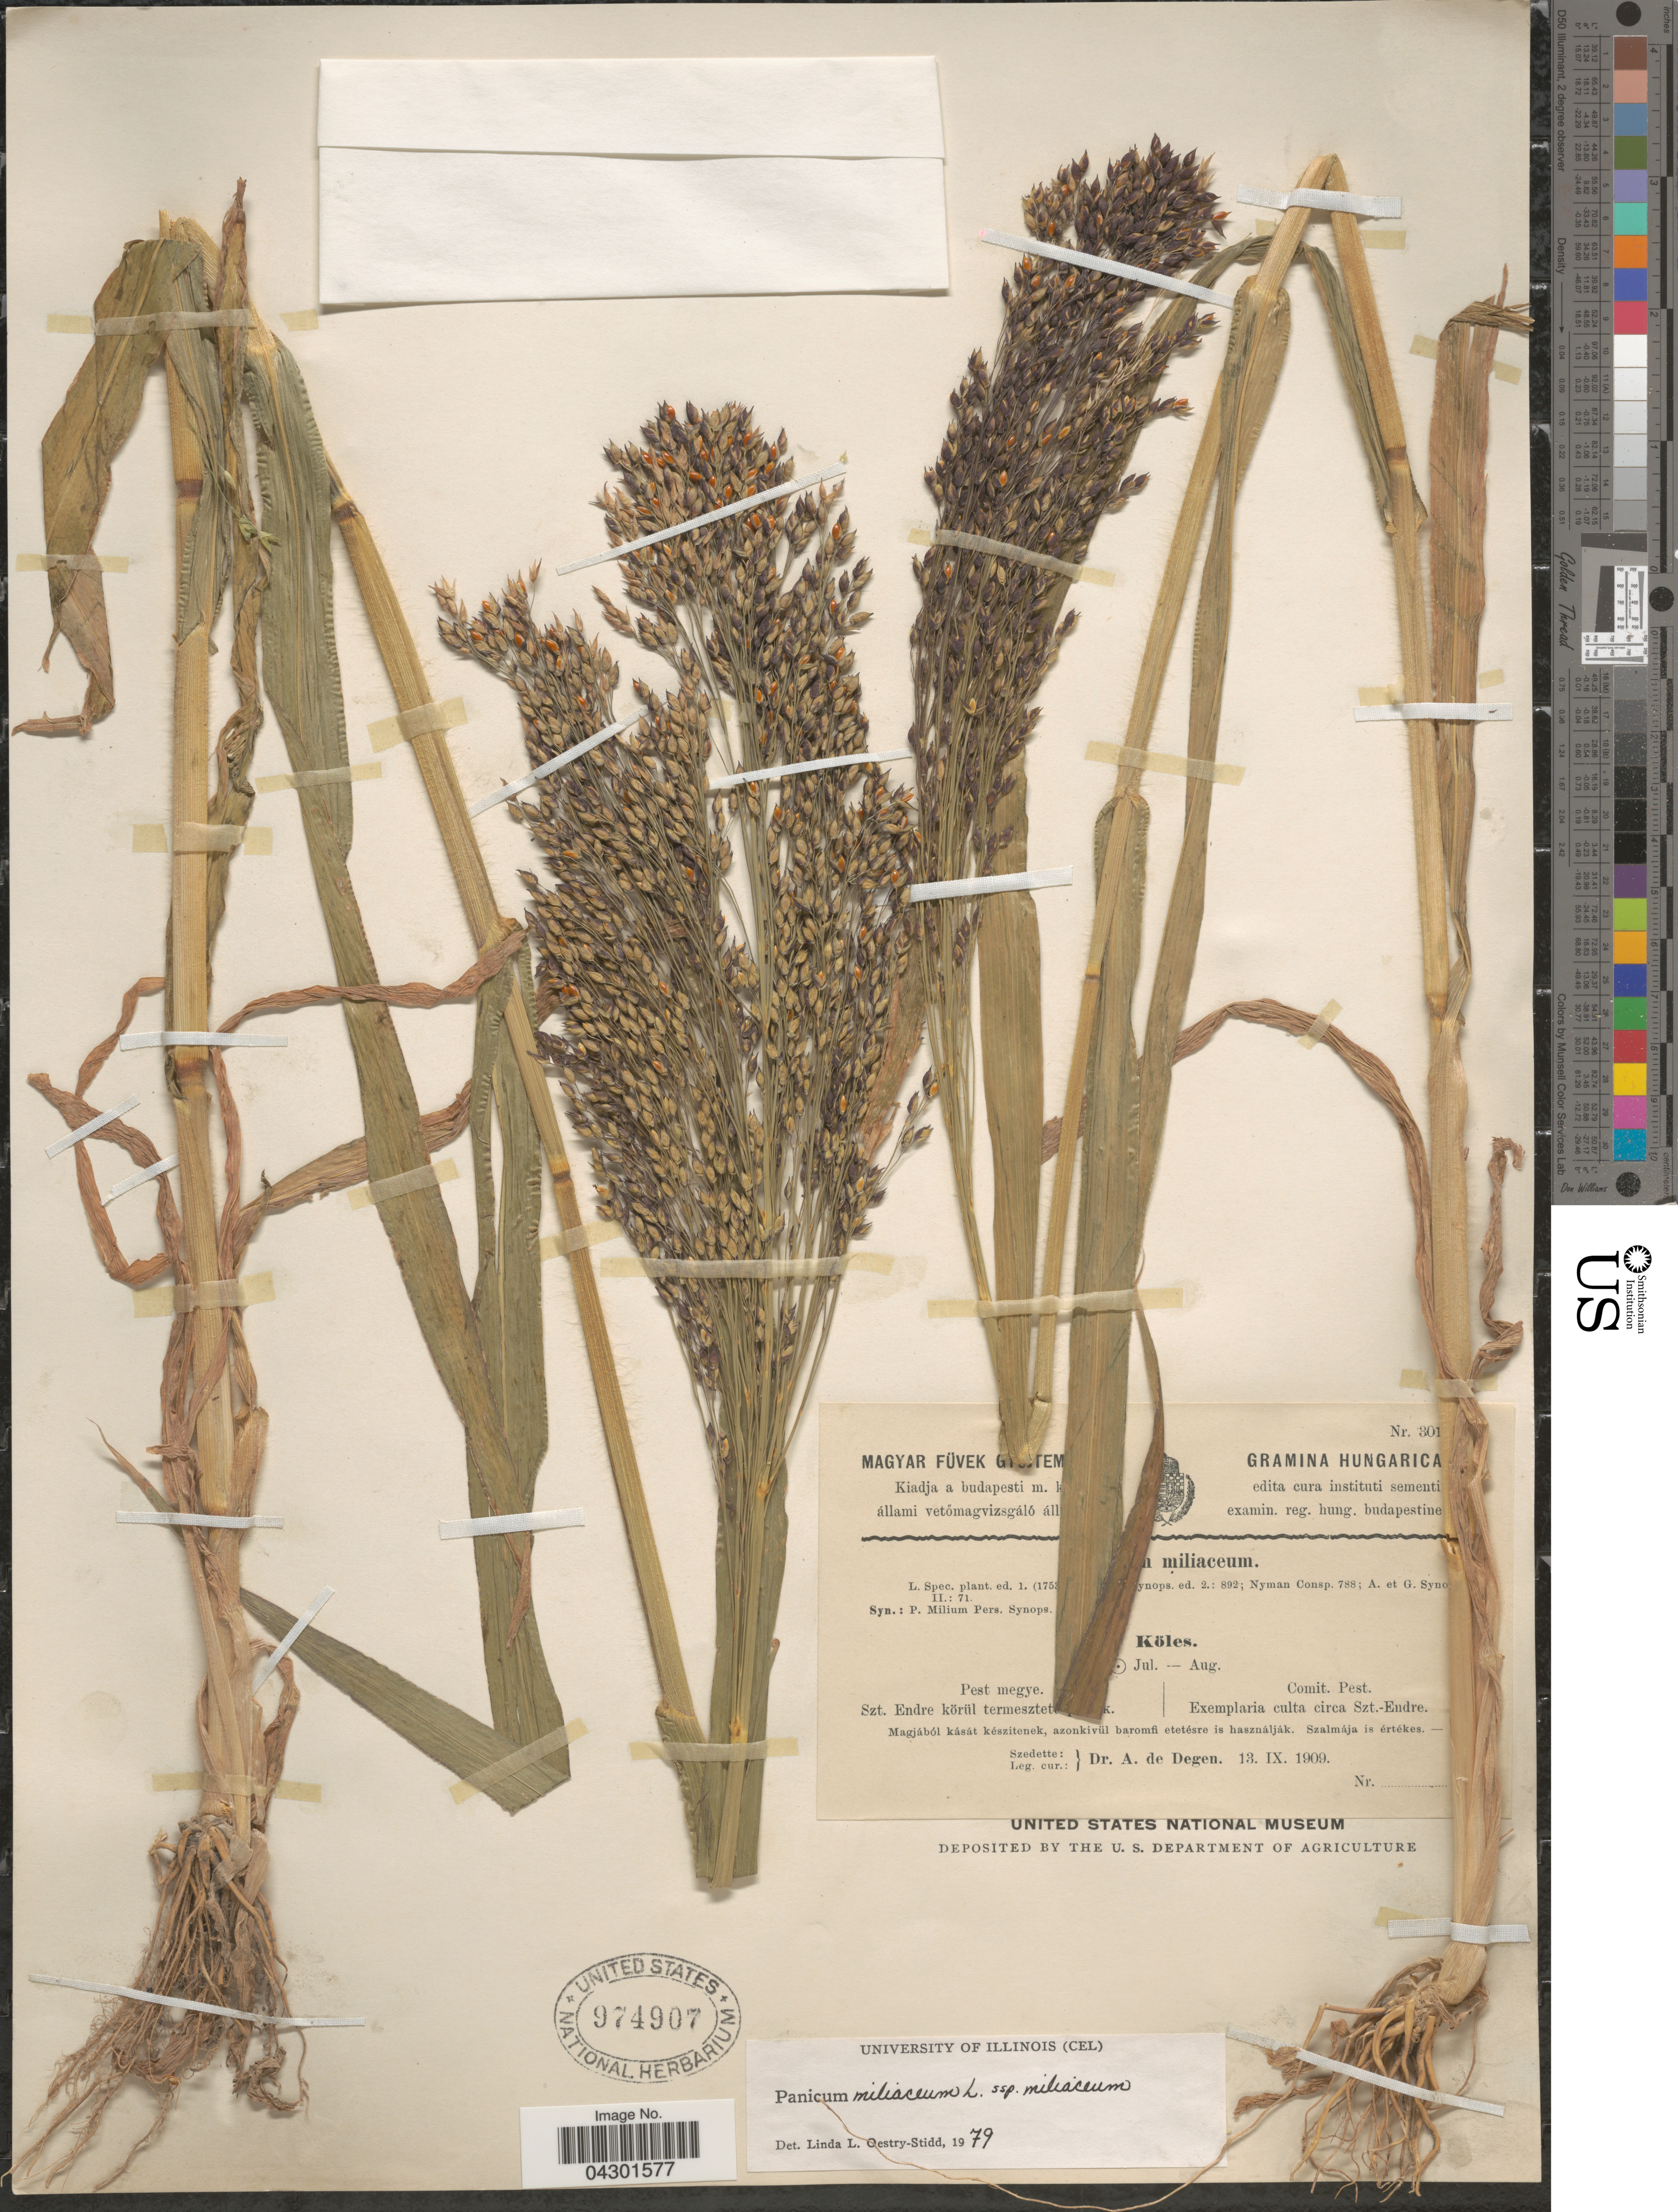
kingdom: Plantae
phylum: Tracheophyta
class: Liliopsida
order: Poales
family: Poaceae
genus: Panicum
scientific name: Panicum miliaceum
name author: L.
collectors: A. Degen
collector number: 301*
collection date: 1909-09-13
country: Hungary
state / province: Pest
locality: Comit. Pest. Exemplaria culta circa Szt.-Endre.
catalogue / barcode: US 974907